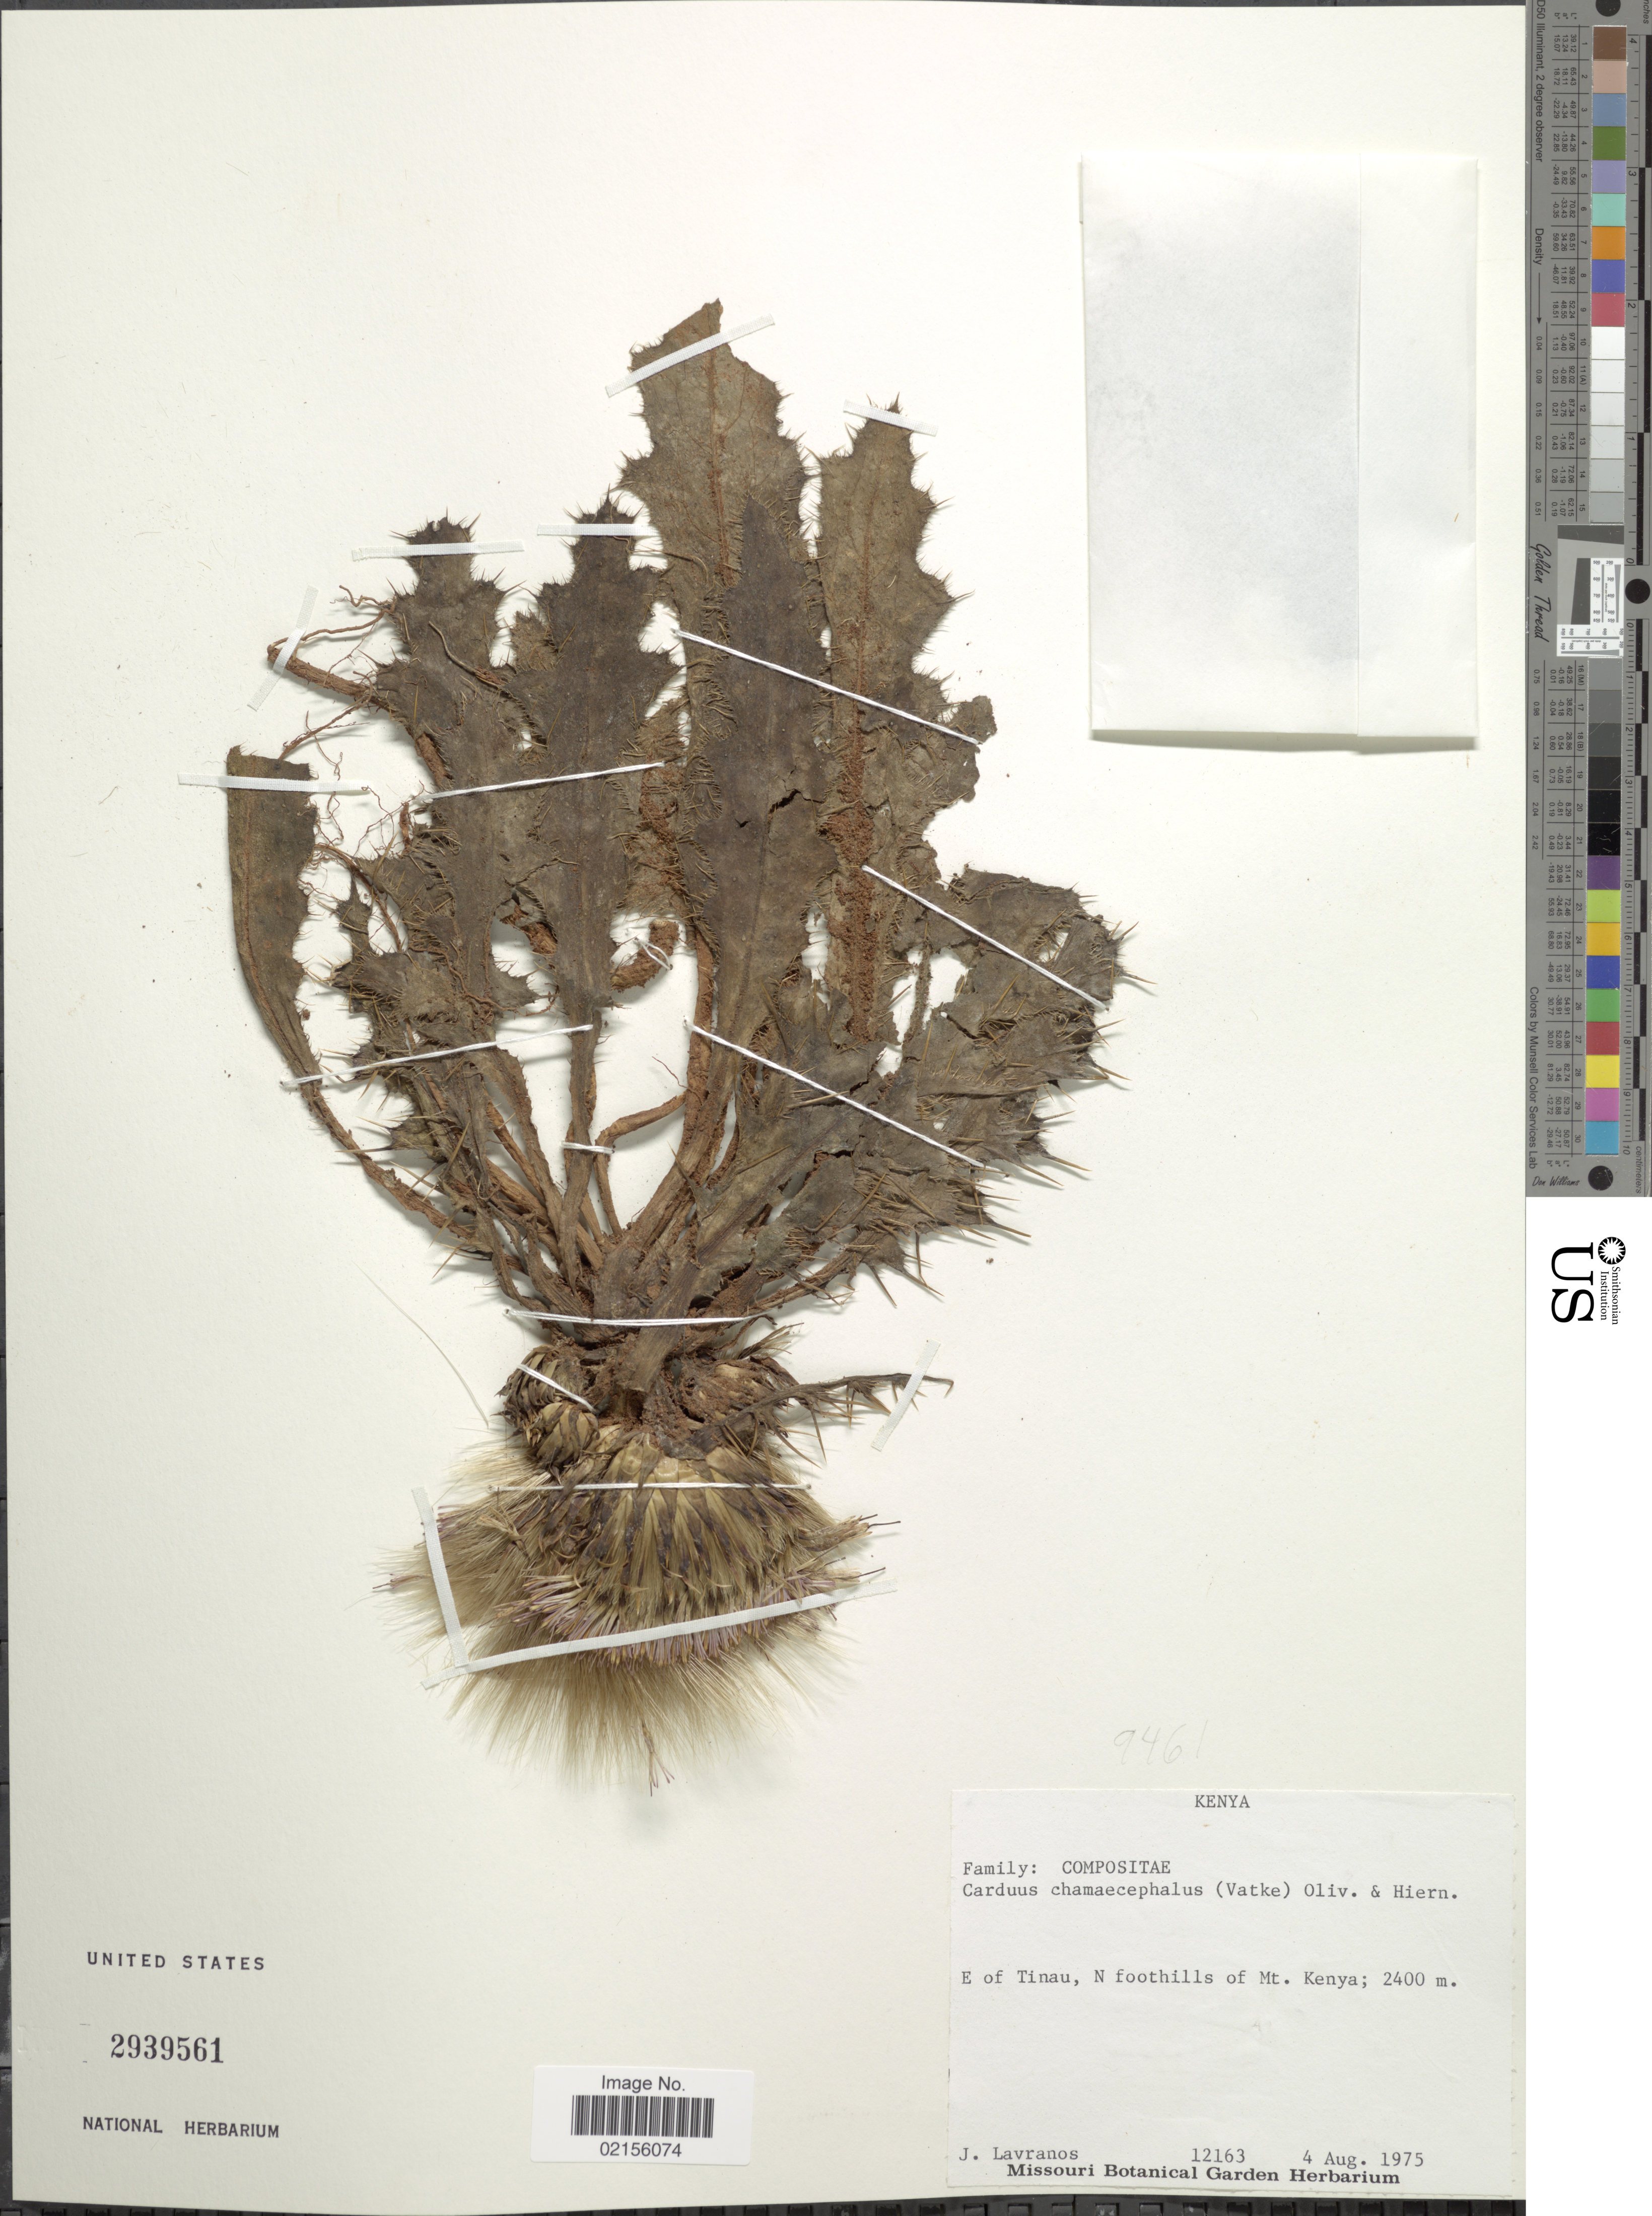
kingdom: Plantae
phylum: Tracheophyta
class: Magnoliopsida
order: Asterales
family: Asteraceae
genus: Carduus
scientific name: Carduus schimperi subsp. schimperi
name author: Sch. Bip.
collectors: J. Lavranos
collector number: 12163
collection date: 1975-08-04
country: Kenya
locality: E of Tinau, N foothills of Mt Kenya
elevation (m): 2400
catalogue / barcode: US 2939561